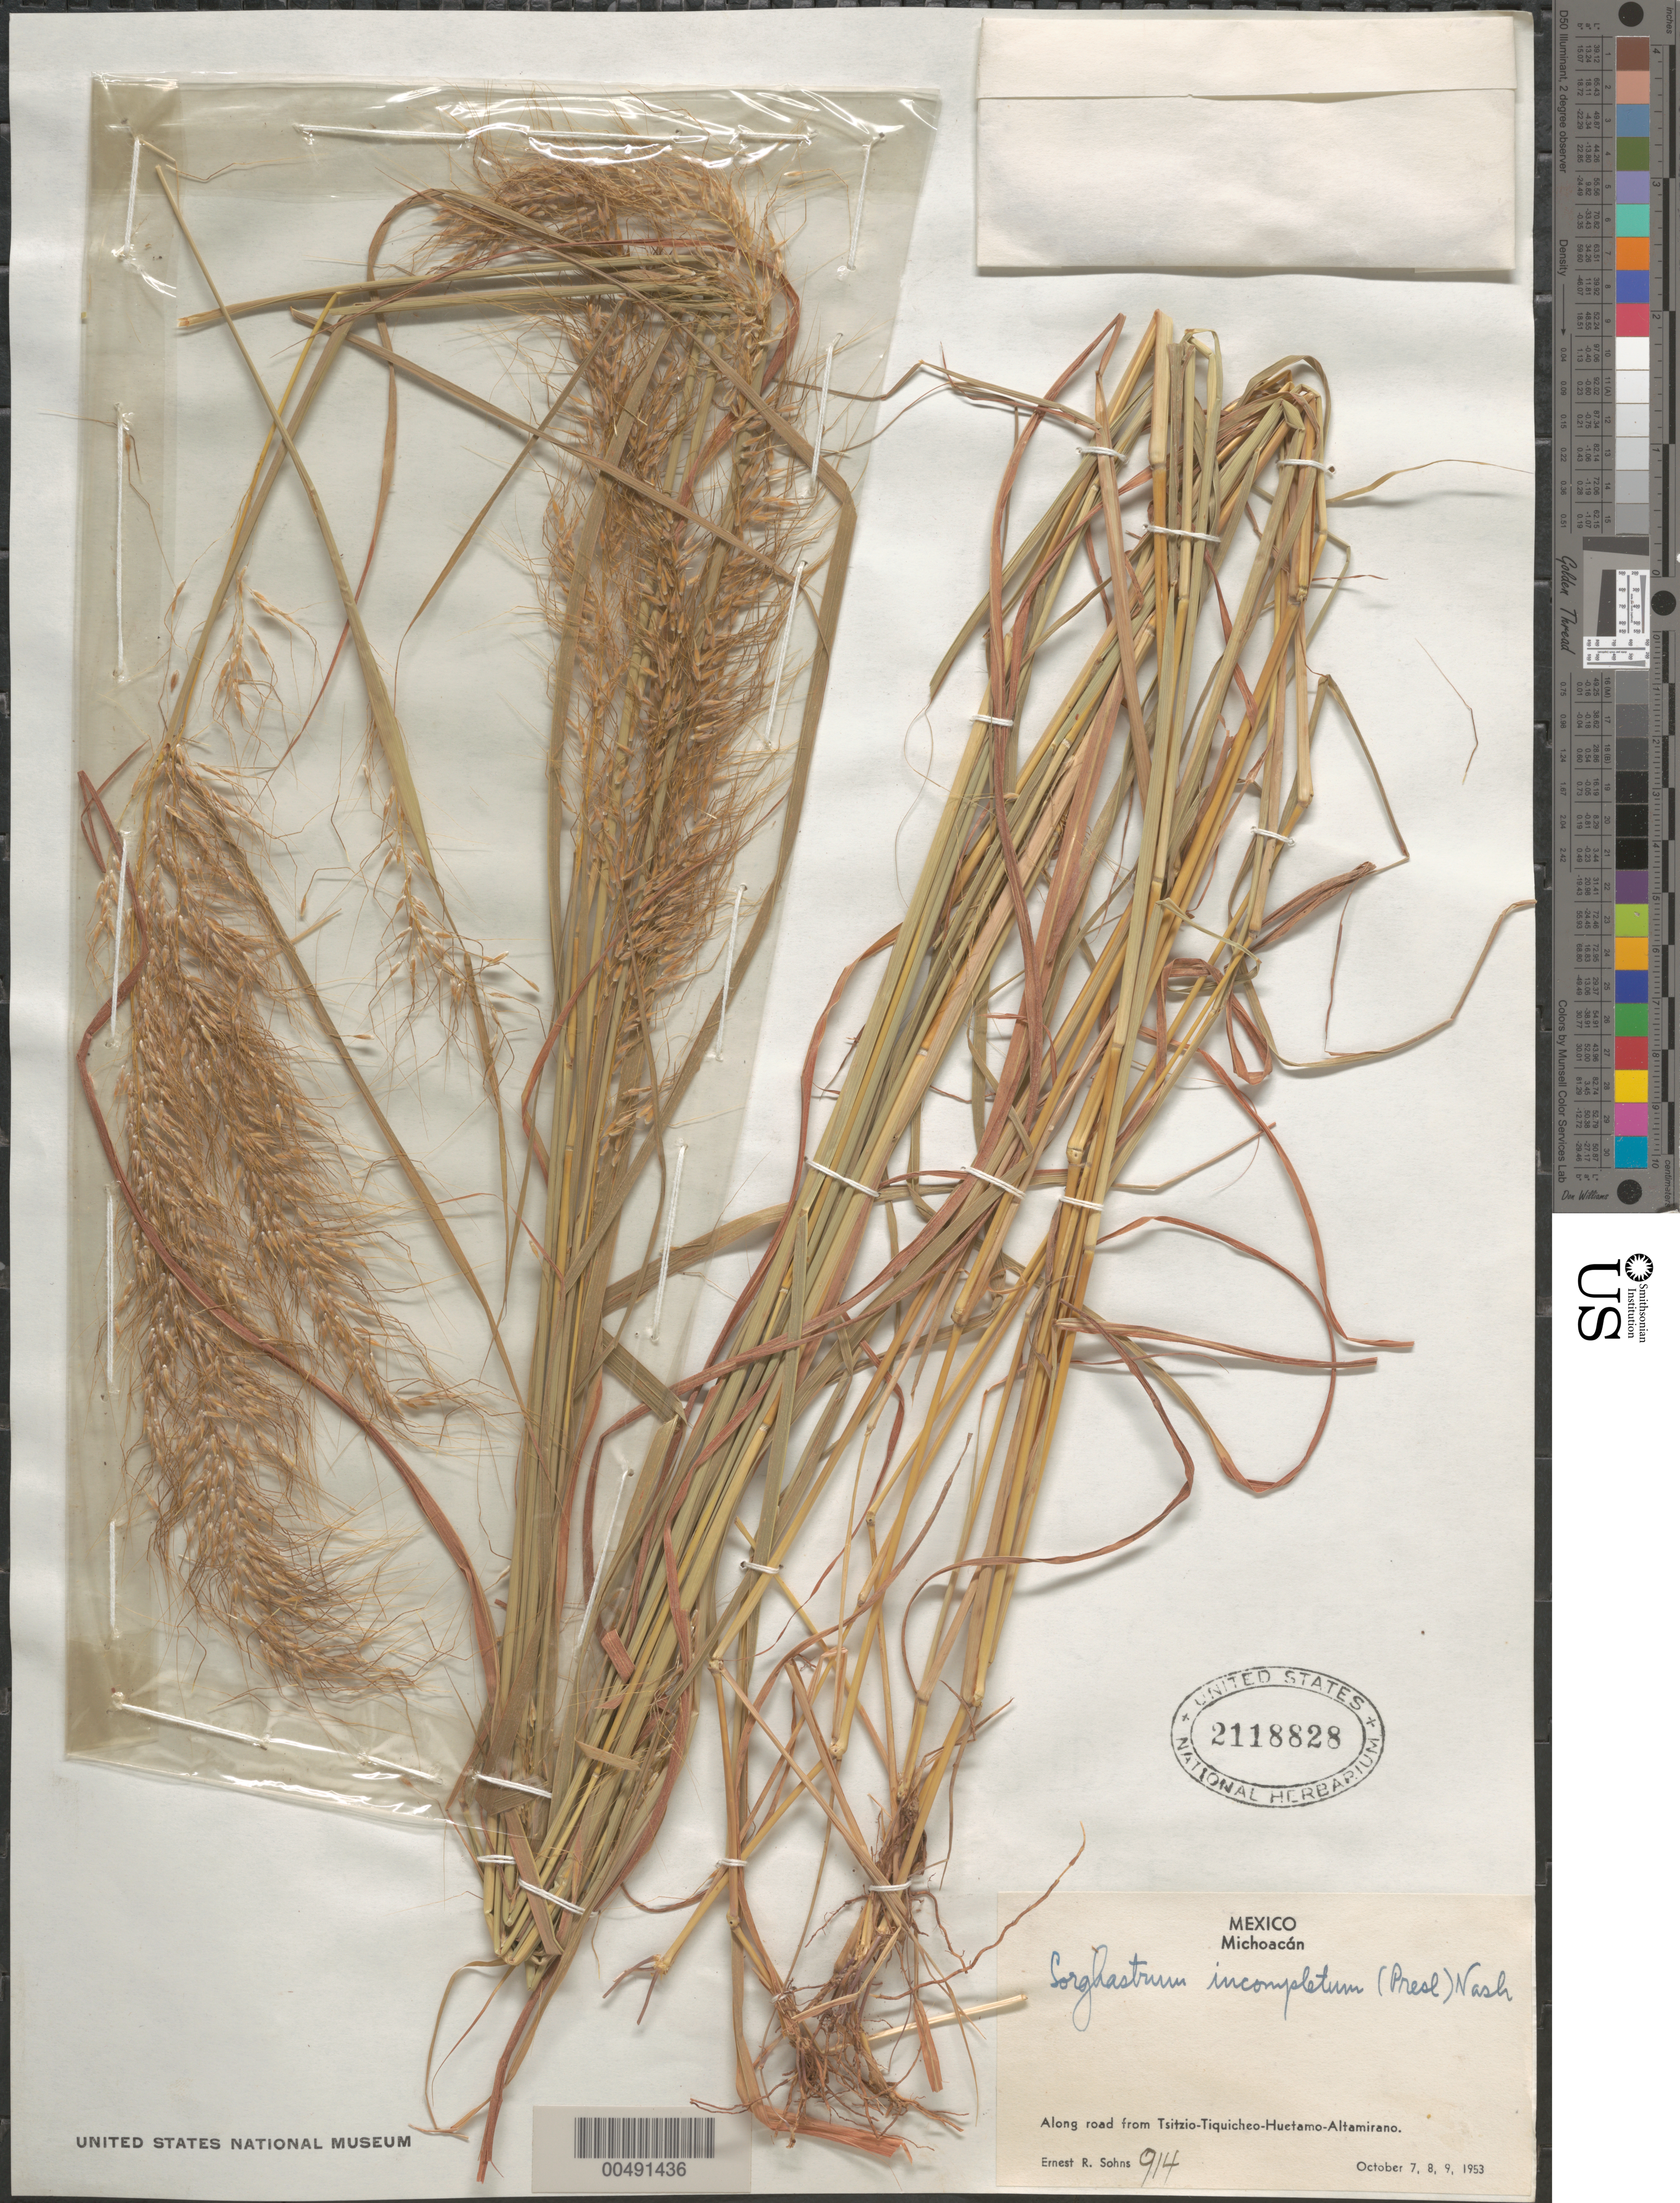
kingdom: Plantae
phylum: Tracheophyta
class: Liliopsida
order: Poales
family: Poaceae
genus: Sorghastrum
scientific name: Sorghastrum incompletum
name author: (J. Presl) Nash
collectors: E. R. Sohns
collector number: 914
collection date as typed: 7 Oct 1953 to 9 Oct 1953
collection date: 1953-10-07/1953-10-09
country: Mexico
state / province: Michoacán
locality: Along rd from Tsitzio-Tiquicheo-Huetamo-Altamirano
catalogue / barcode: US 2118828